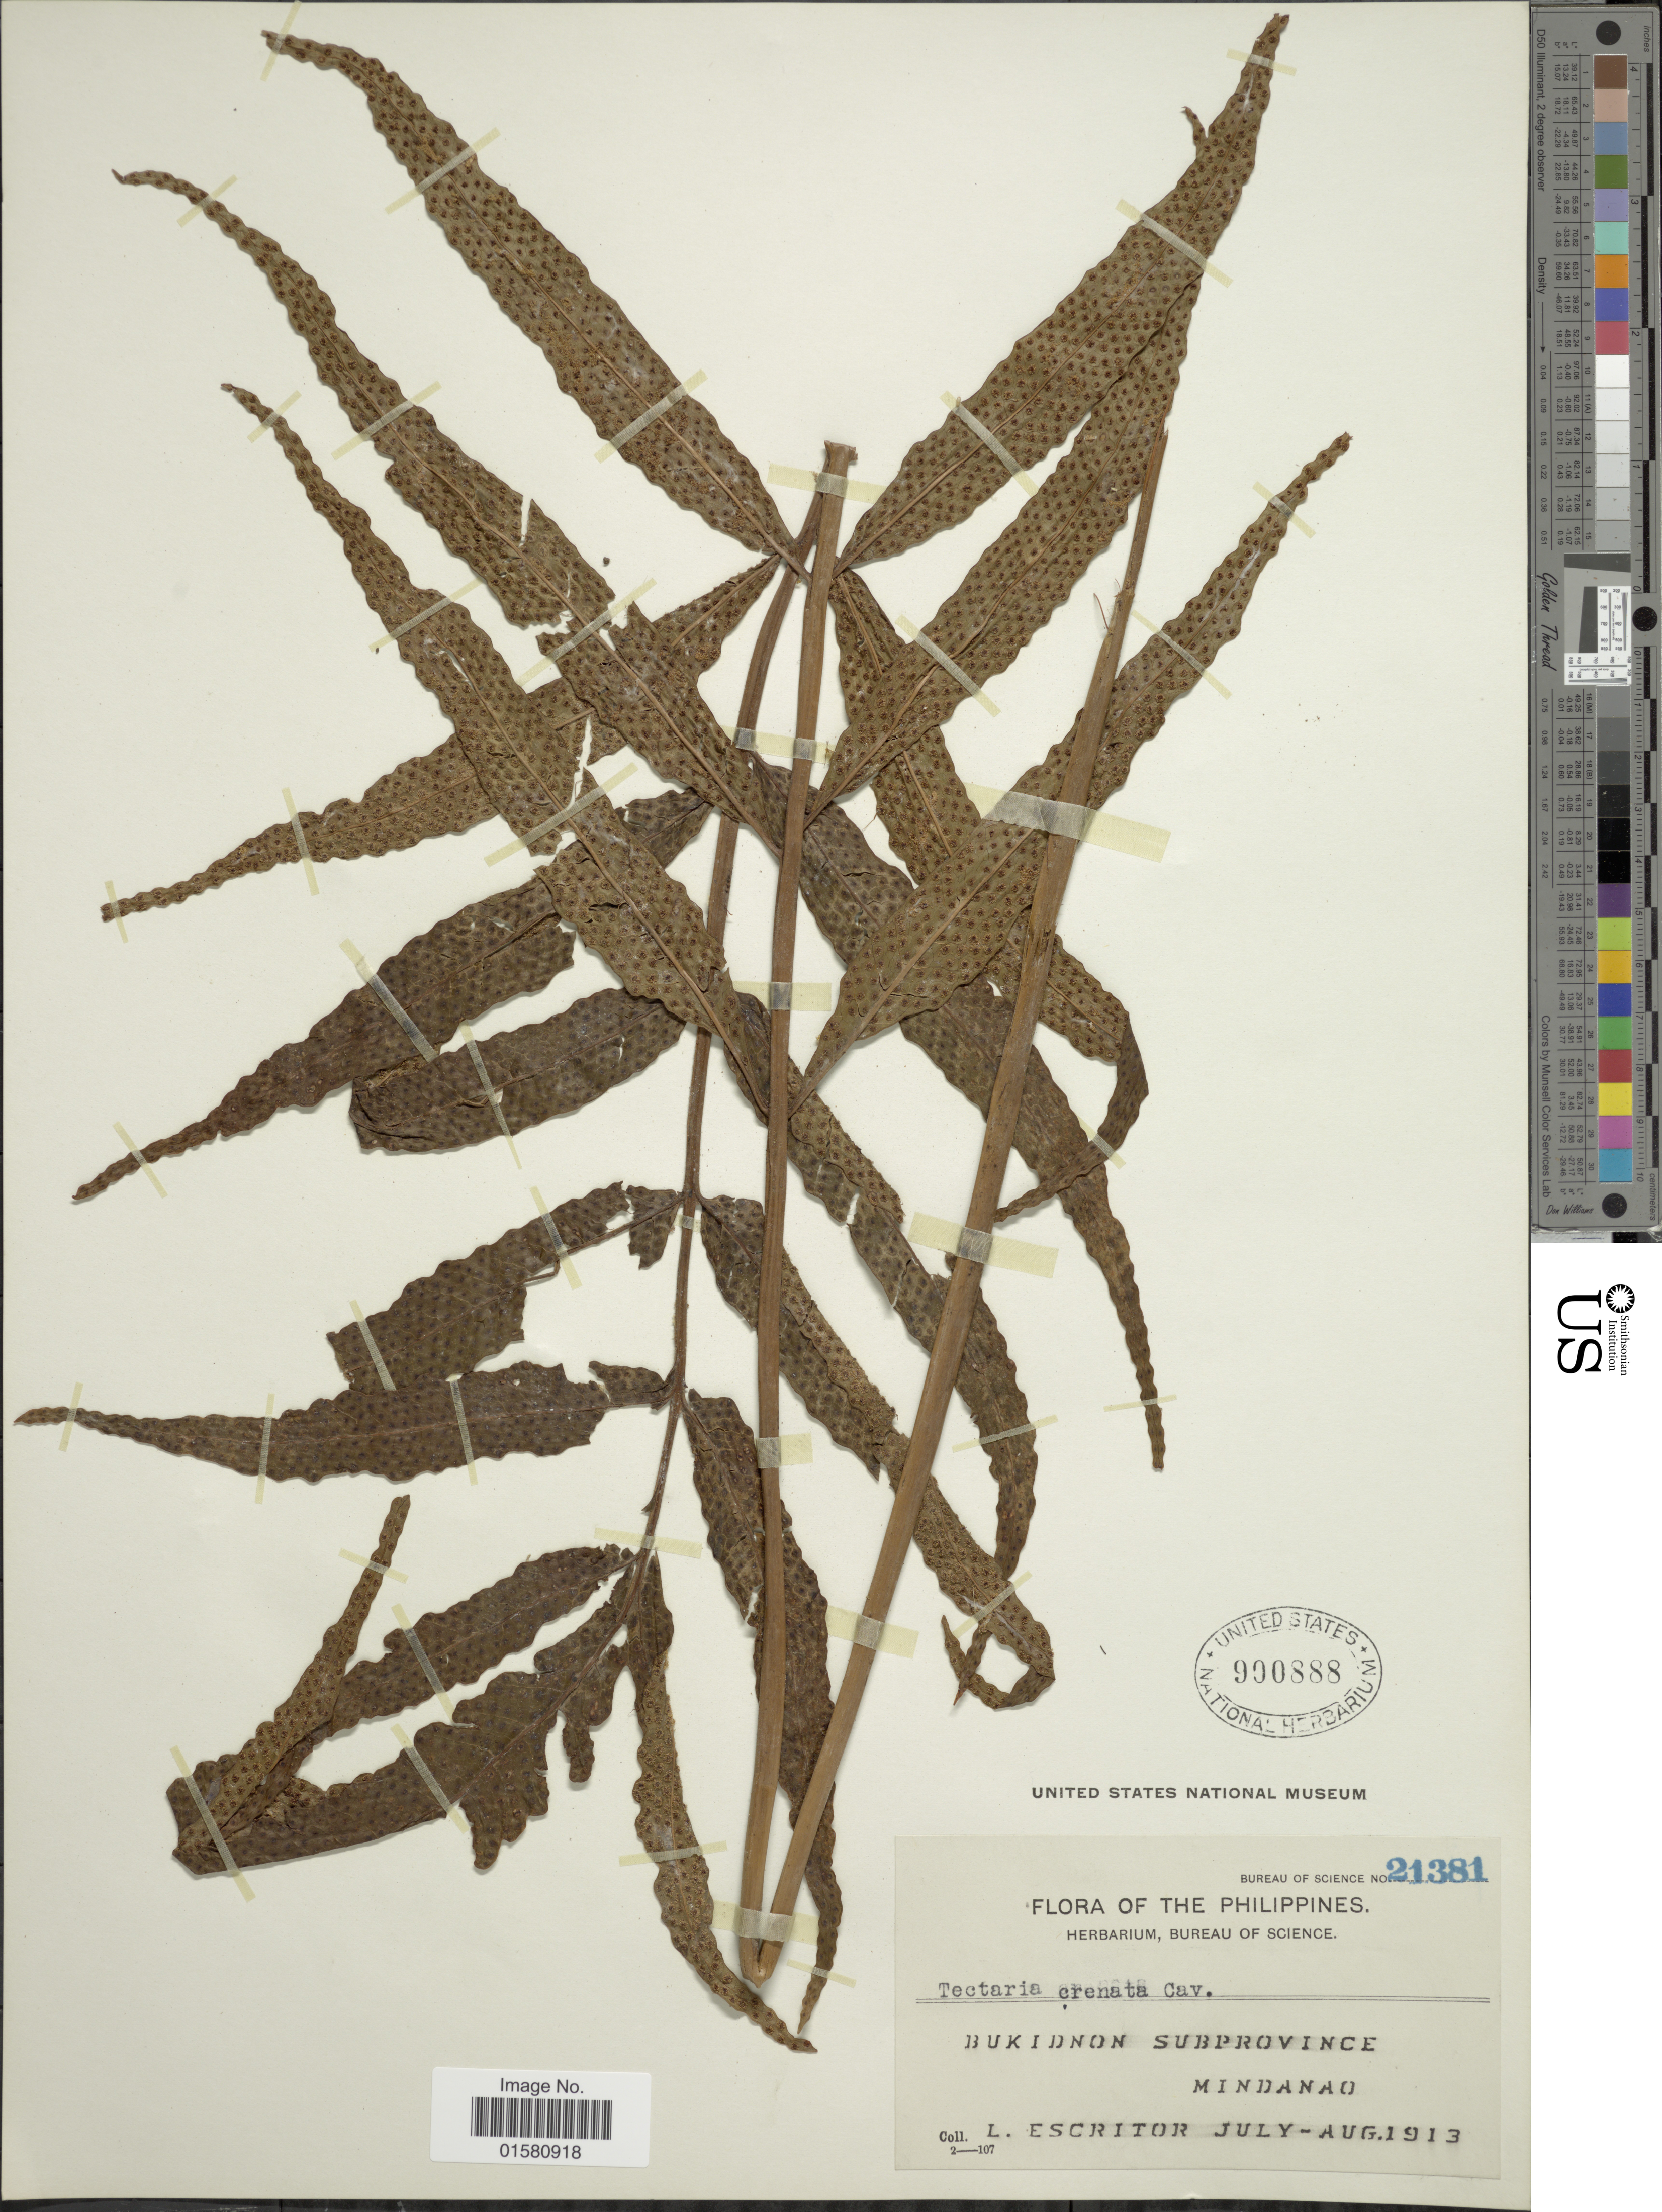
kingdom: Plantae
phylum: Tracheophyta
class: Polypodiopsida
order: Polypodiales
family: Tectariaceae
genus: Tectaria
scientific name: Tectaria crenata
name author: Cav.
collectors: L. Escritor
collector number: Bureau of Science 21381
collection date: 1913-07/1913-08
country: Philippines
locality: Bukidnon Subprovince, Mindanao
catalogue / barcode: US 900888